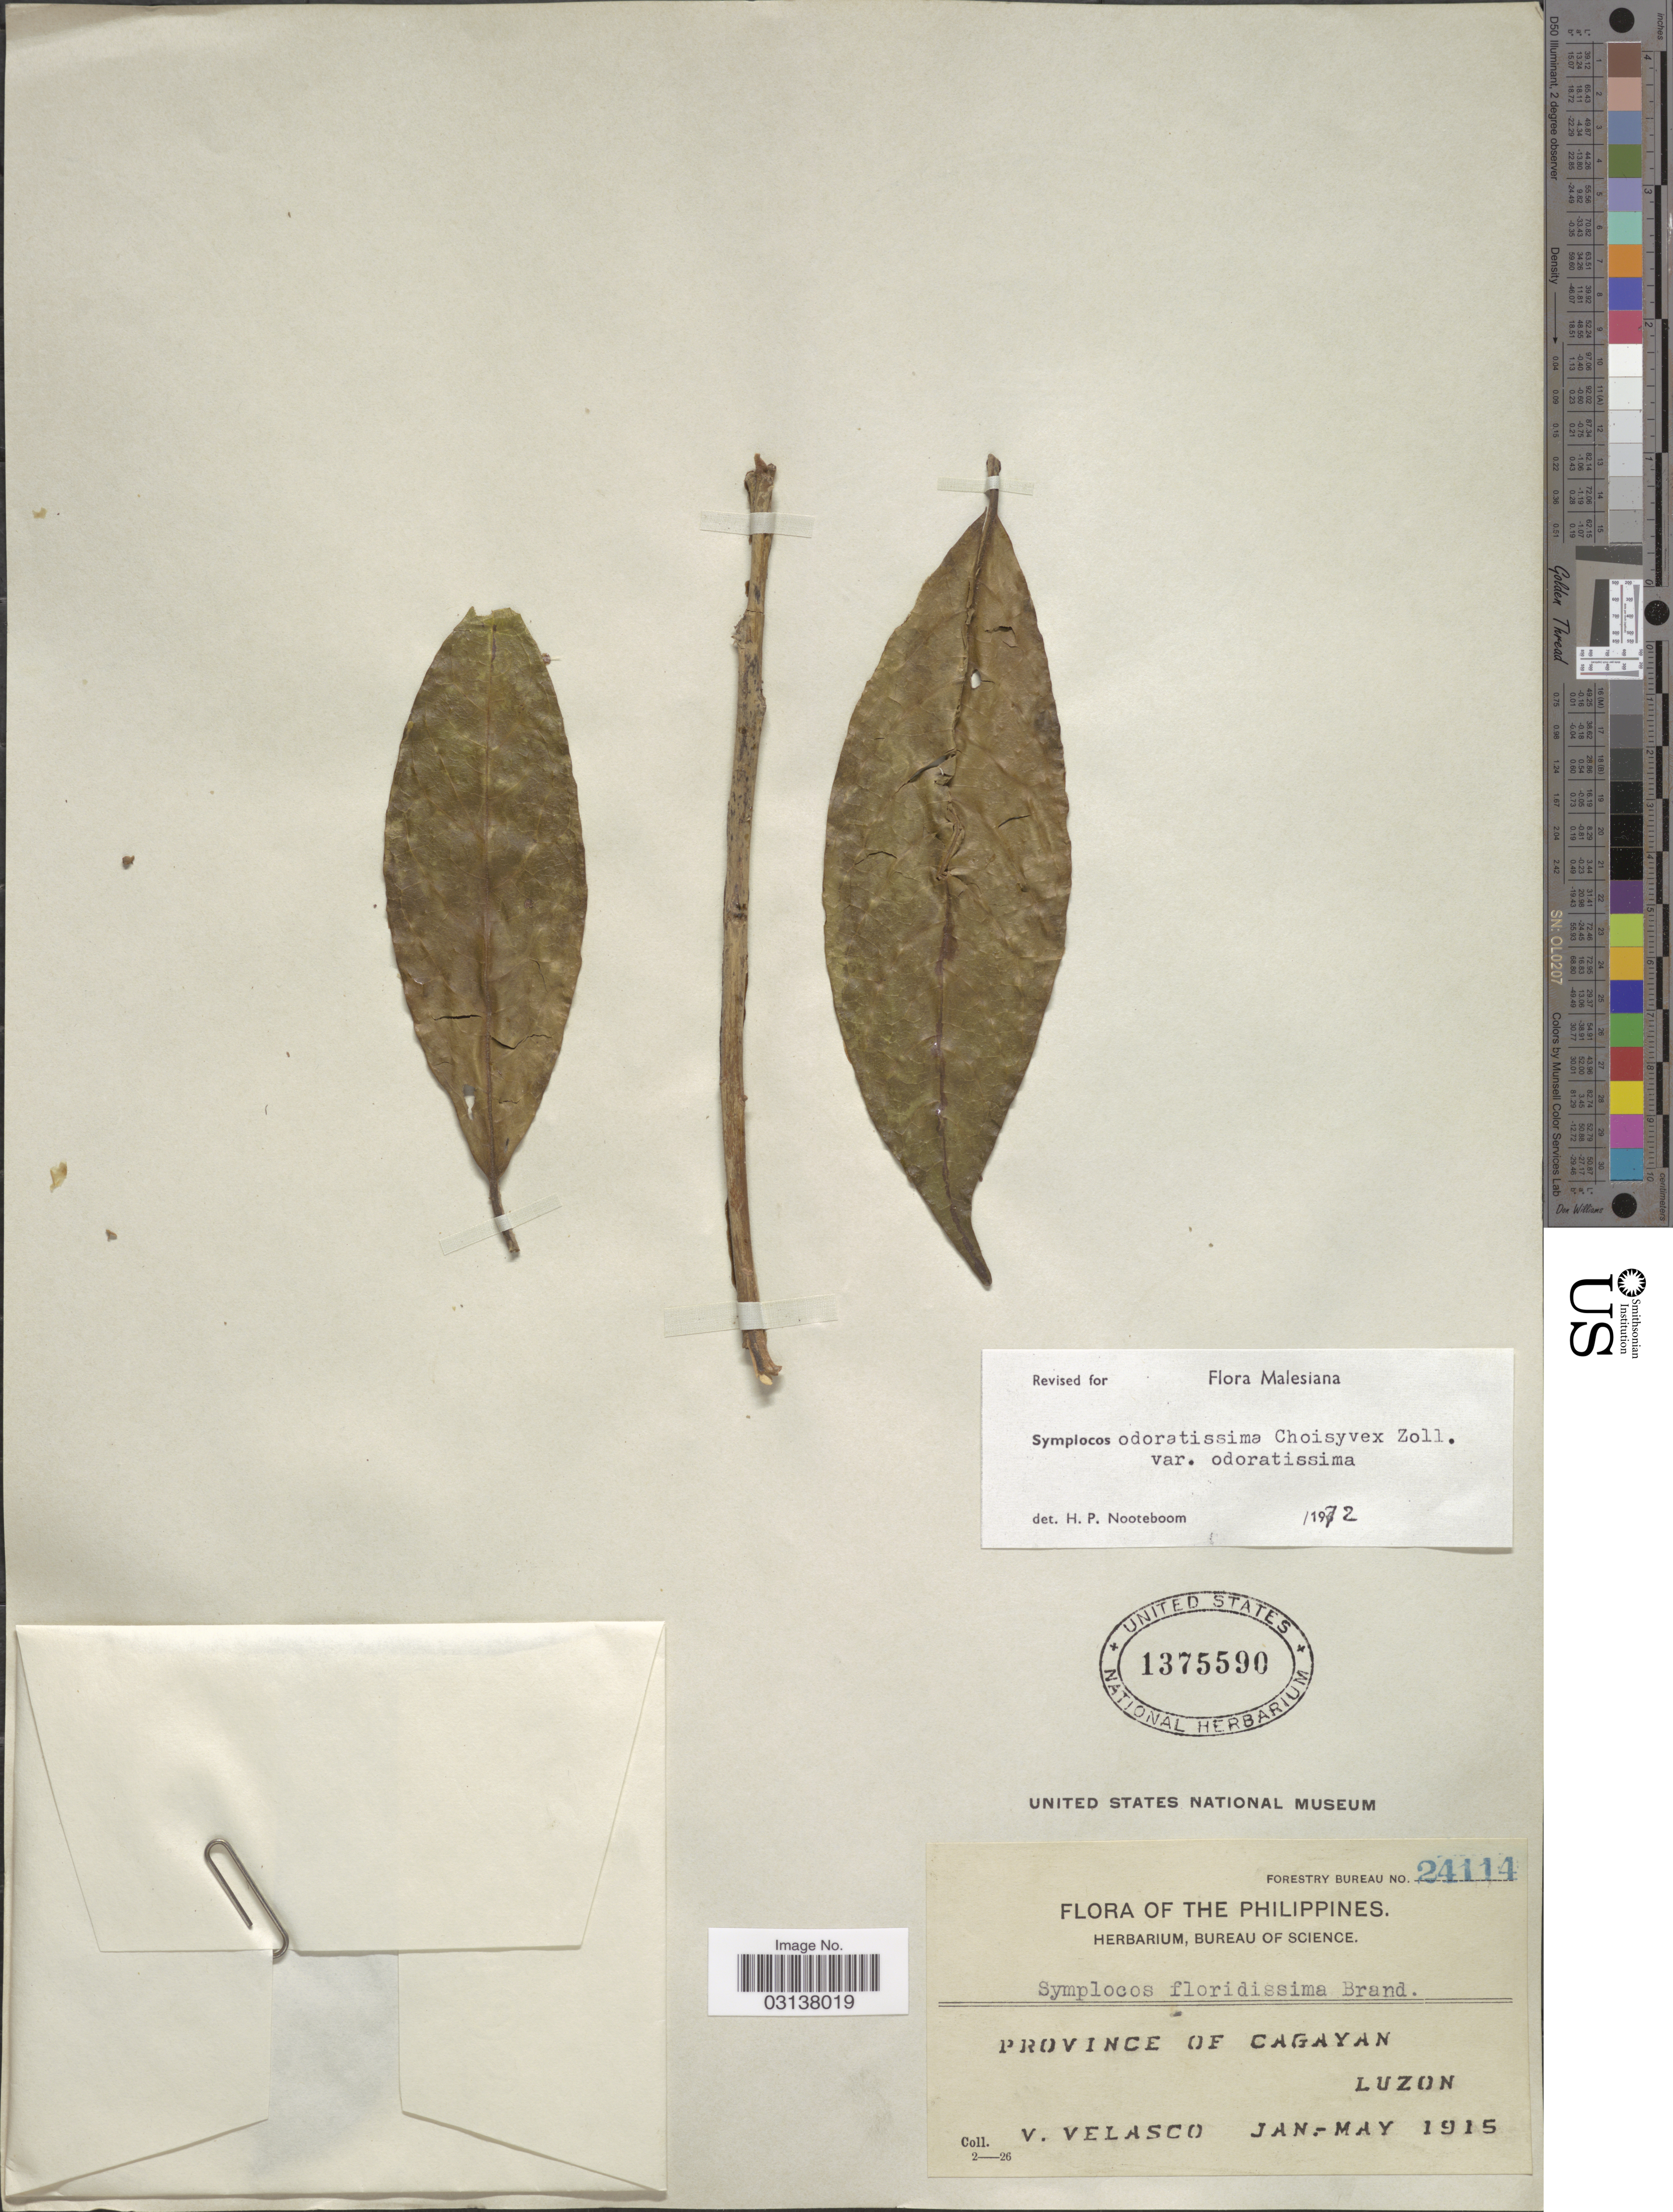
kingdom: Plantae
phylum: Tracheophyta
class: Magnoliopsida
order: Ericales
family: Symplocaceae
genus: Symplocos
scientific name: Symplocos odoratissima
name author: (Blume) Choisy ex Zoll.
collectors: V. Velasco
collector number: Forestry Bureau 24114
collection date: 1915-01/1915-05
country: Philippines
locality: The Philippines. Province of Cagayan Luzon.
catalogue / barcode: US 1375590